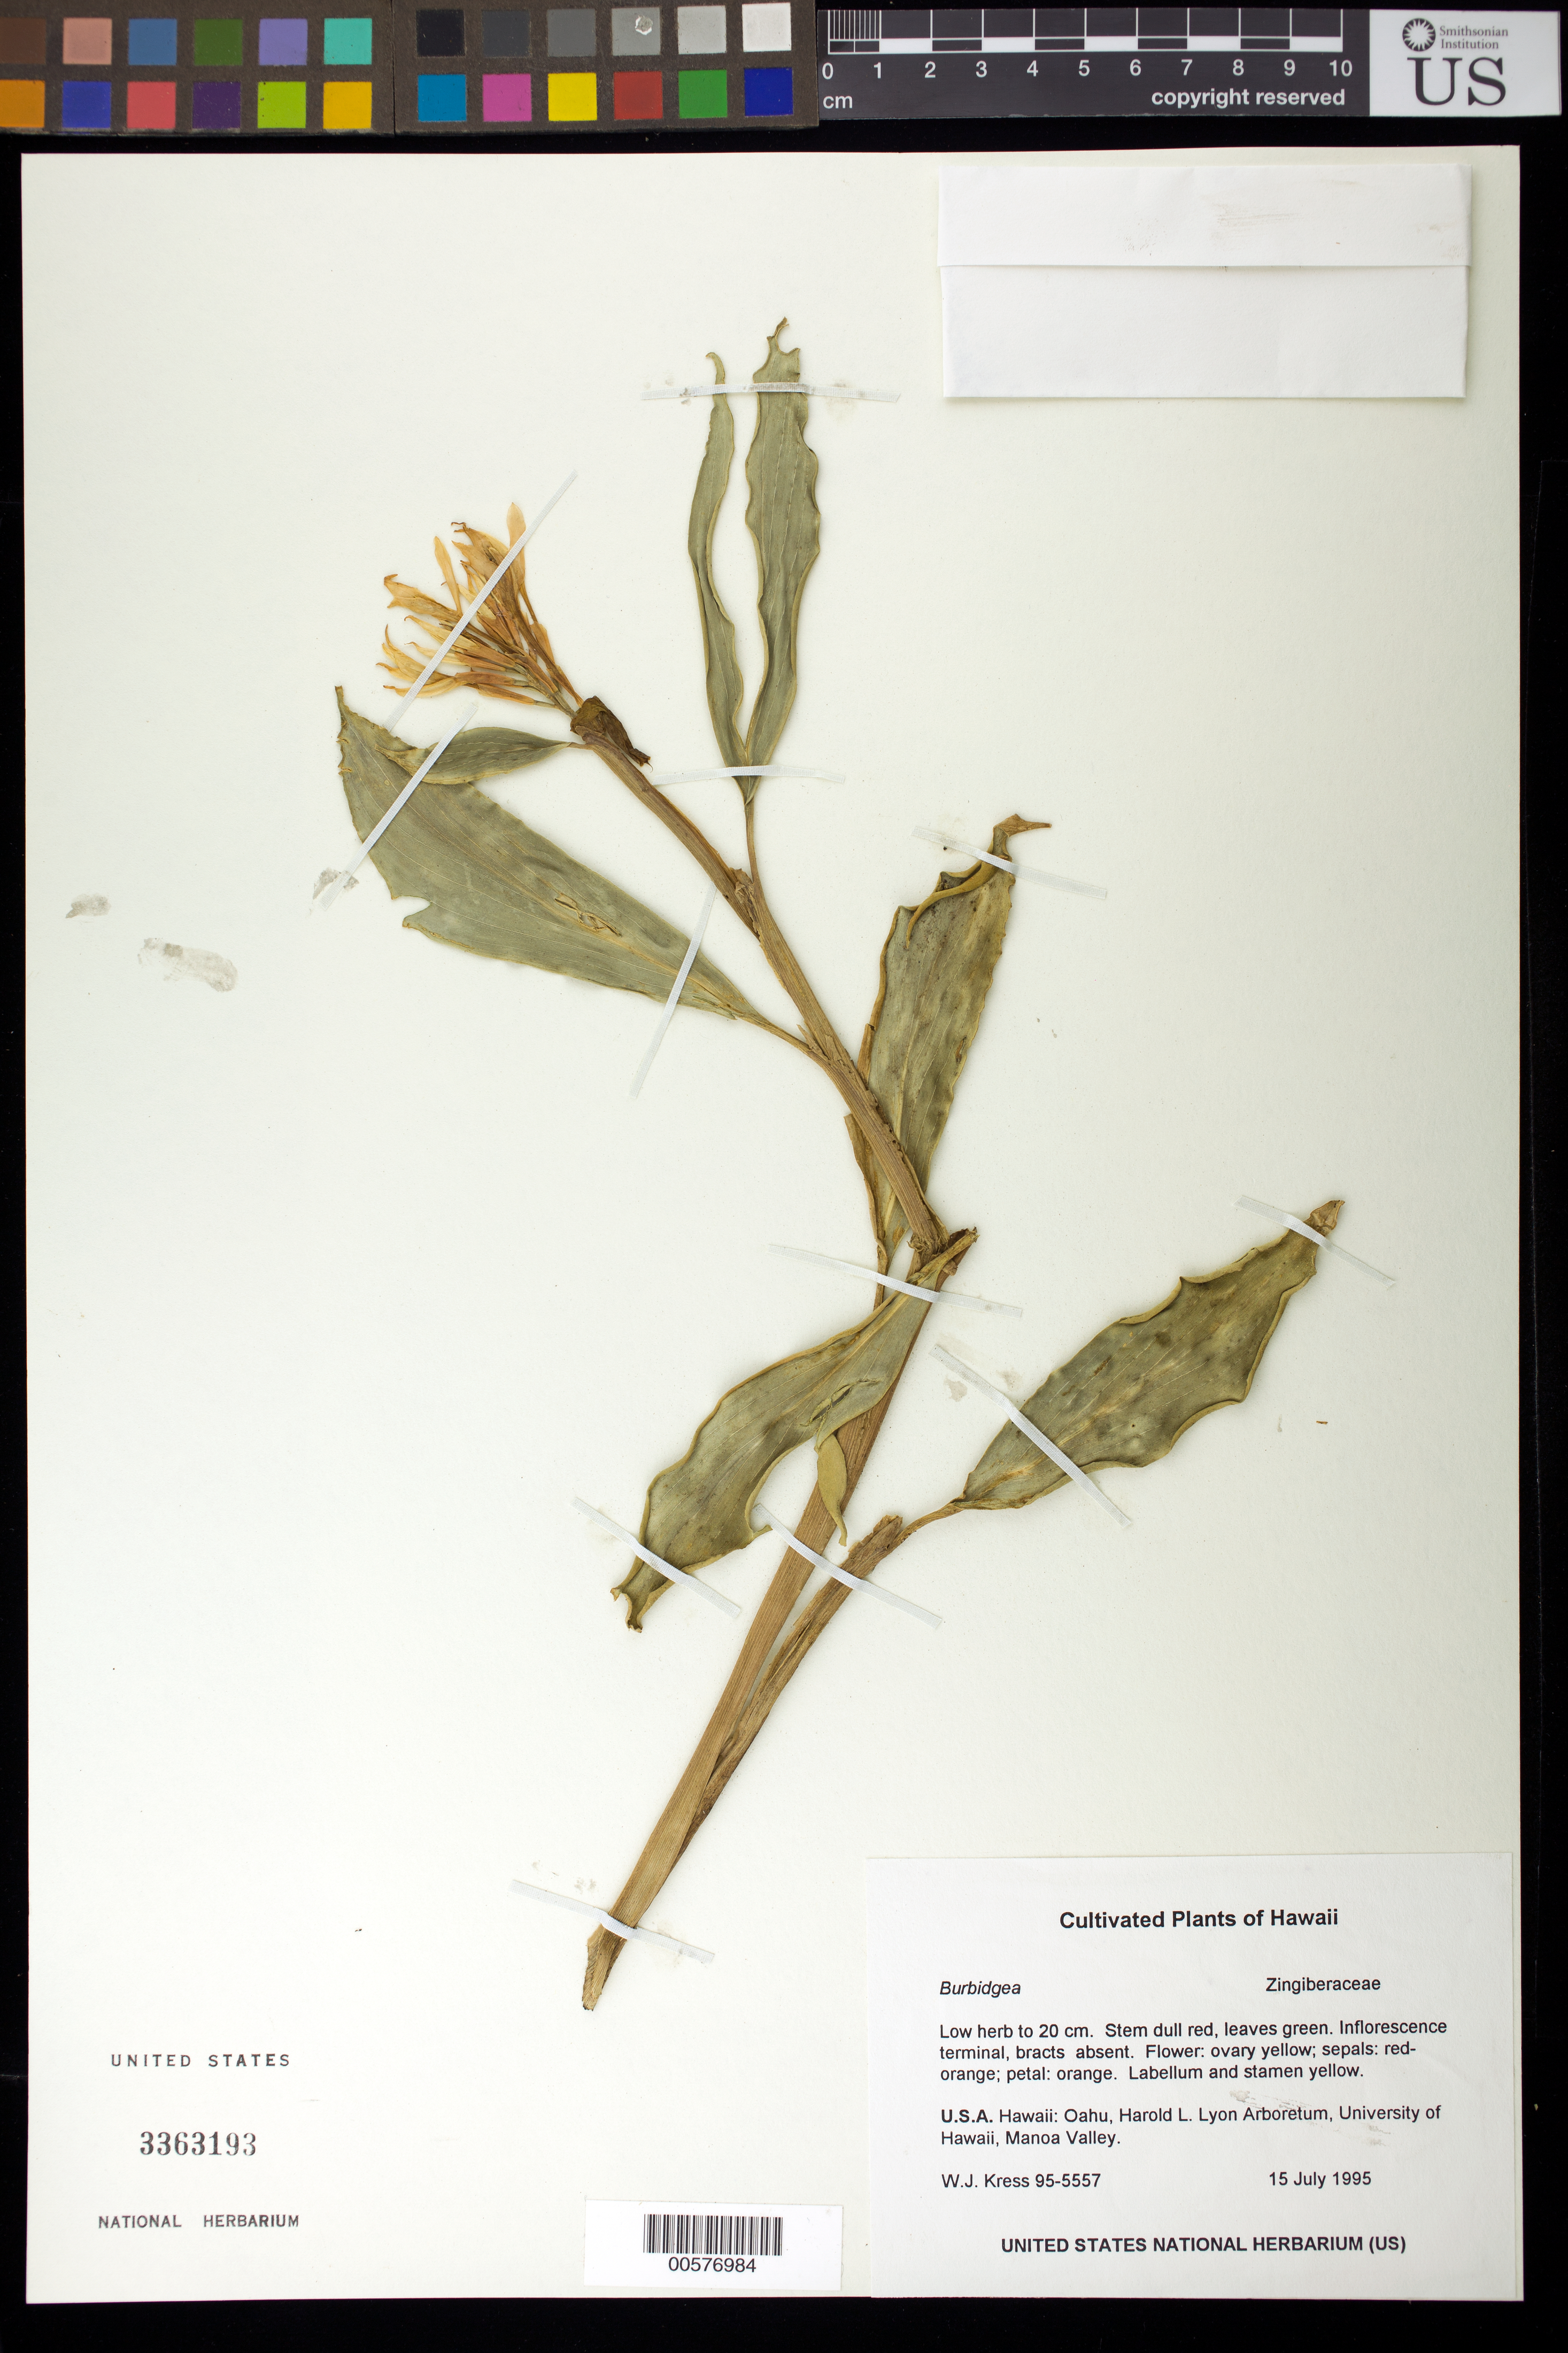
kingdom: Plantae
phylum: Tracheophyta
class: Liliopsida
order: Zingiberales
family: Zingiberaceae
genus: Burbidgea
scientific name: Burbidgea sp.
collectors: W. J. Kress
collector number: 95-5557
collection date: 1995-07-15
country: United States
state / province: Hawaii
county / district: Honolulu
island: Oahu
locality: Harold L.Lyon Arboretum, Univ. of Hawaii, Manoa Valley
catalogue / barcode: US 3363193